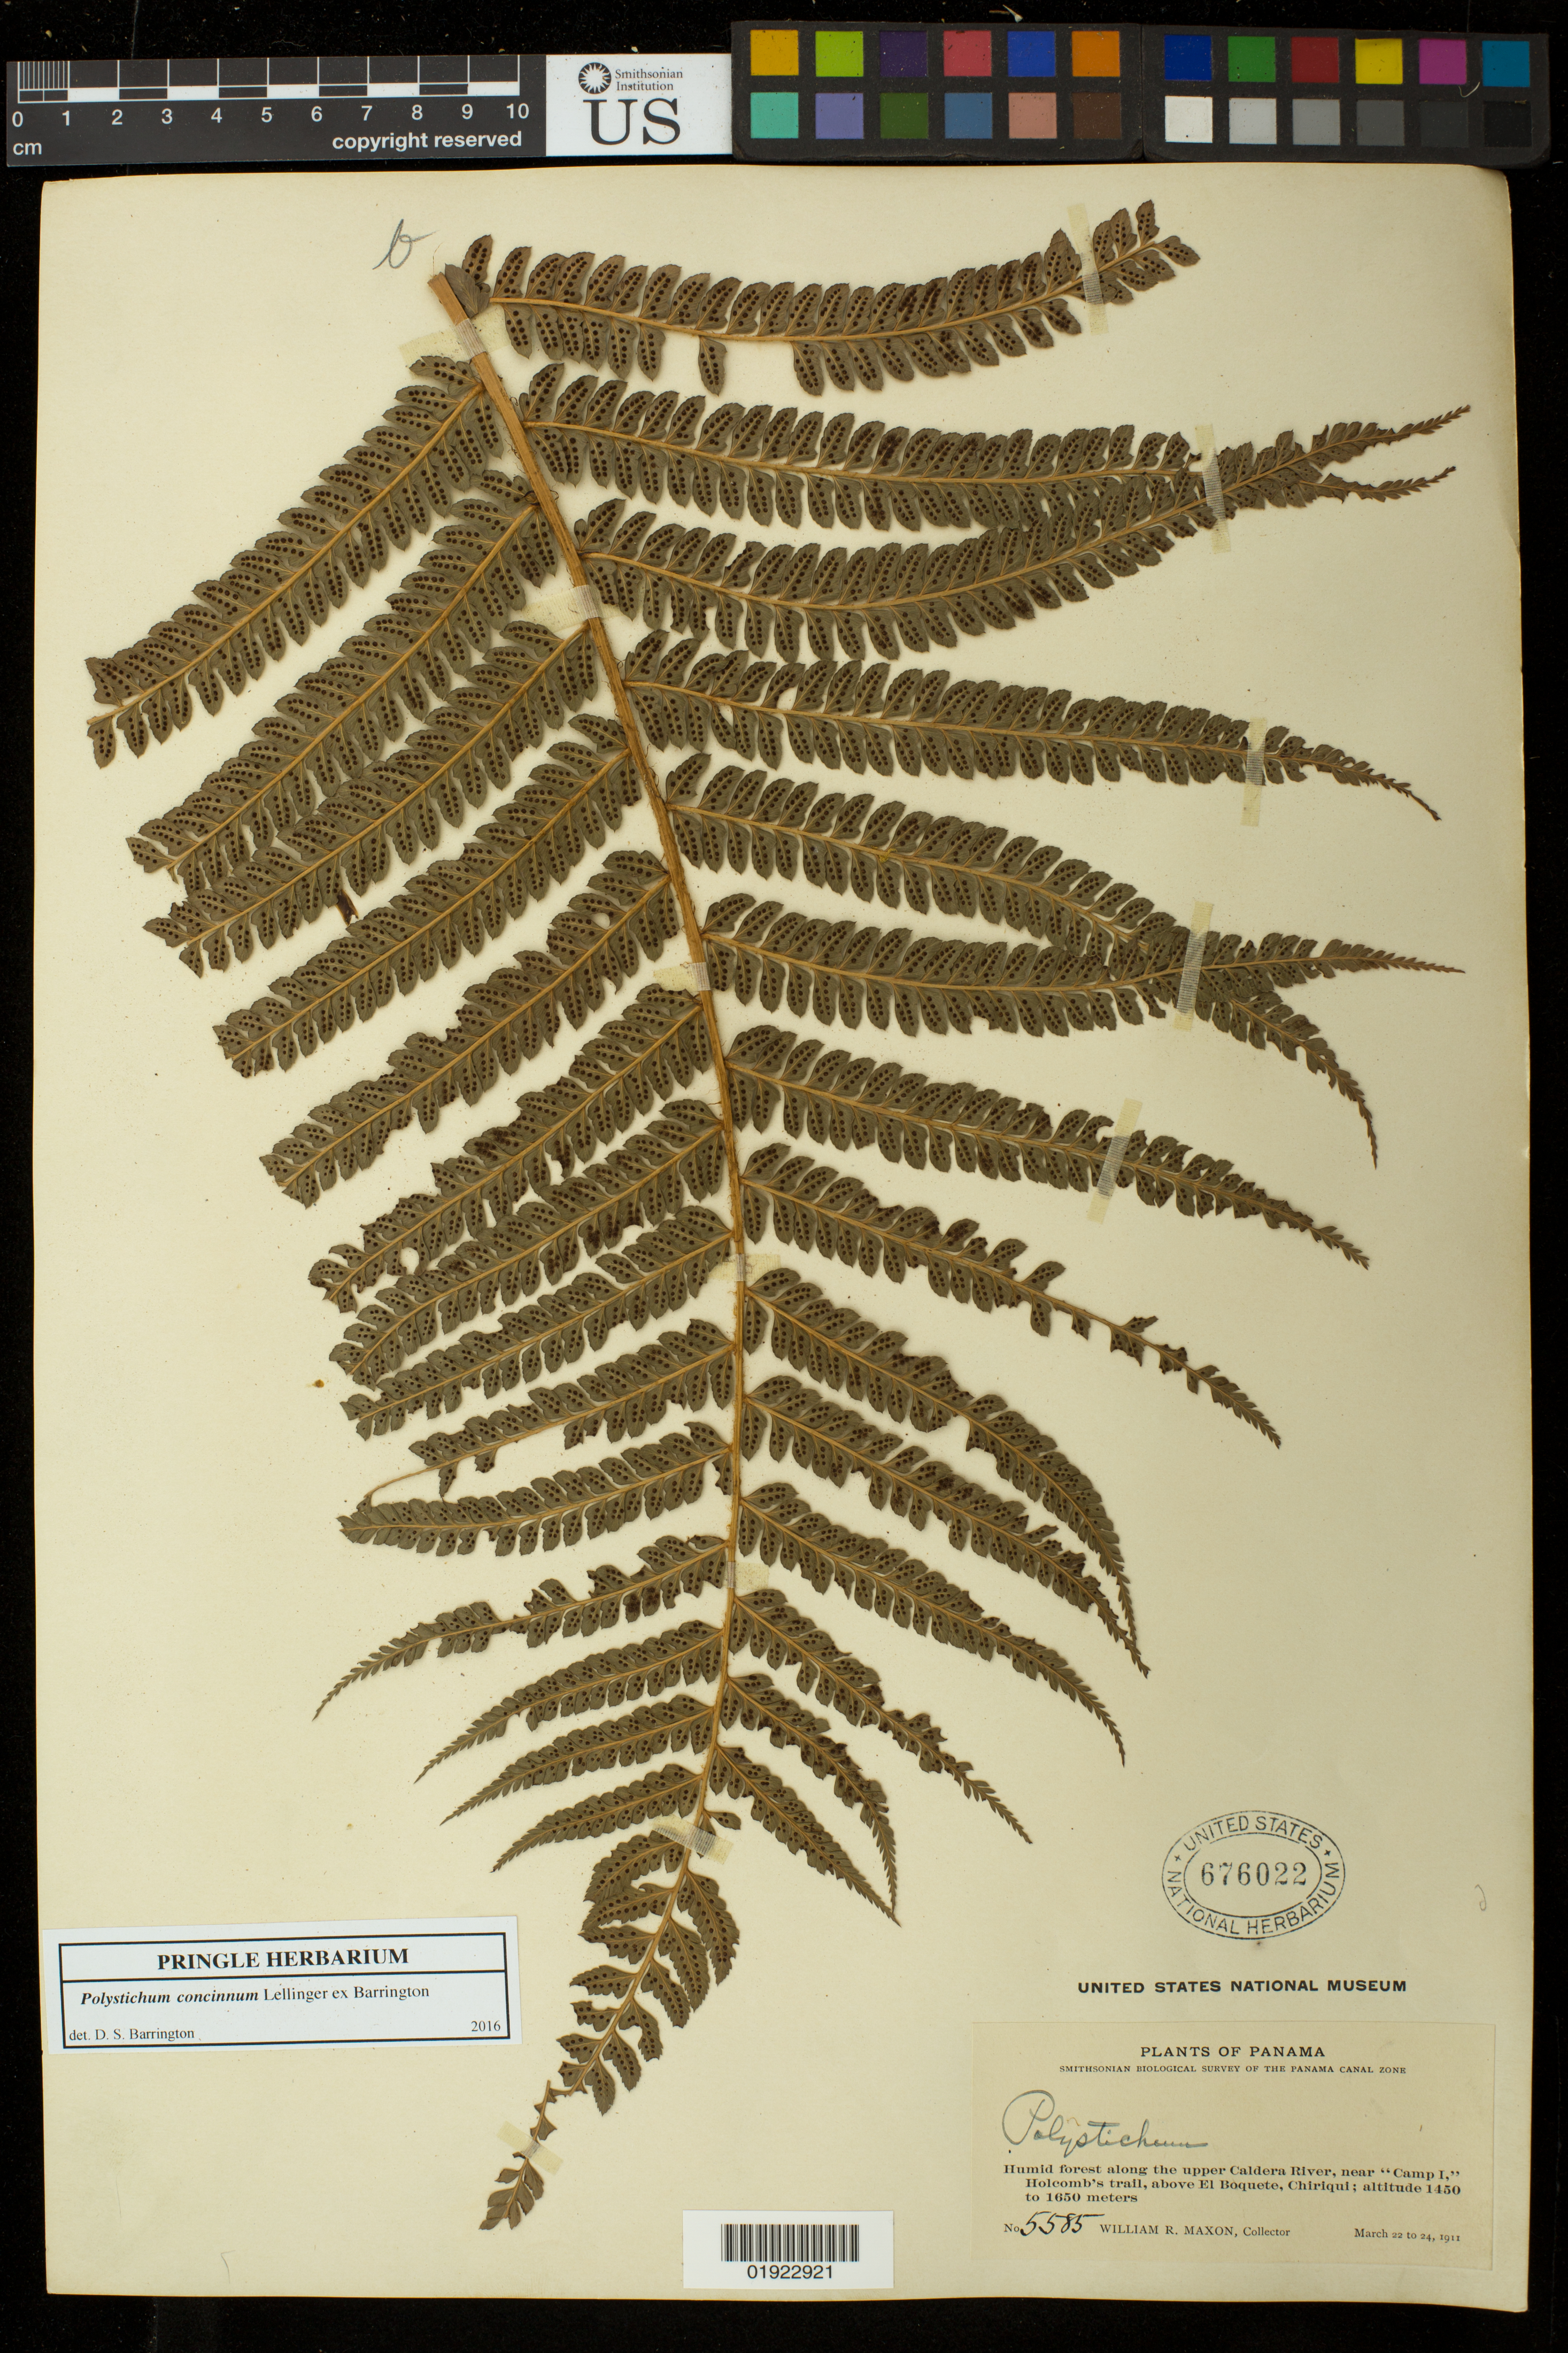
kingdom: Plantae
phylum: Tracheophyta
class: Polypodiopsida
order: Polypodiales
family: Dryopteridaceae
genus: Polystichum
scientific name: Polystichum concinnum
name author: Lellinger ex Barrington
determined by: Barrington, D. S., Curator (VT), University of Vermont (UNITED STATES)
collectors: W. R. Maxon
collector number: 5585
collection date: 1911-03-22/1911-03-24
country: Panama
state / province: Chiriqui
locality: Humid forest along the upper Caldera River, near "Camp I", Holcomb's Trail, above El Boquete.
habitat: Humid forest.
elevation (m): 1450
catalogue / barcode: US 676022